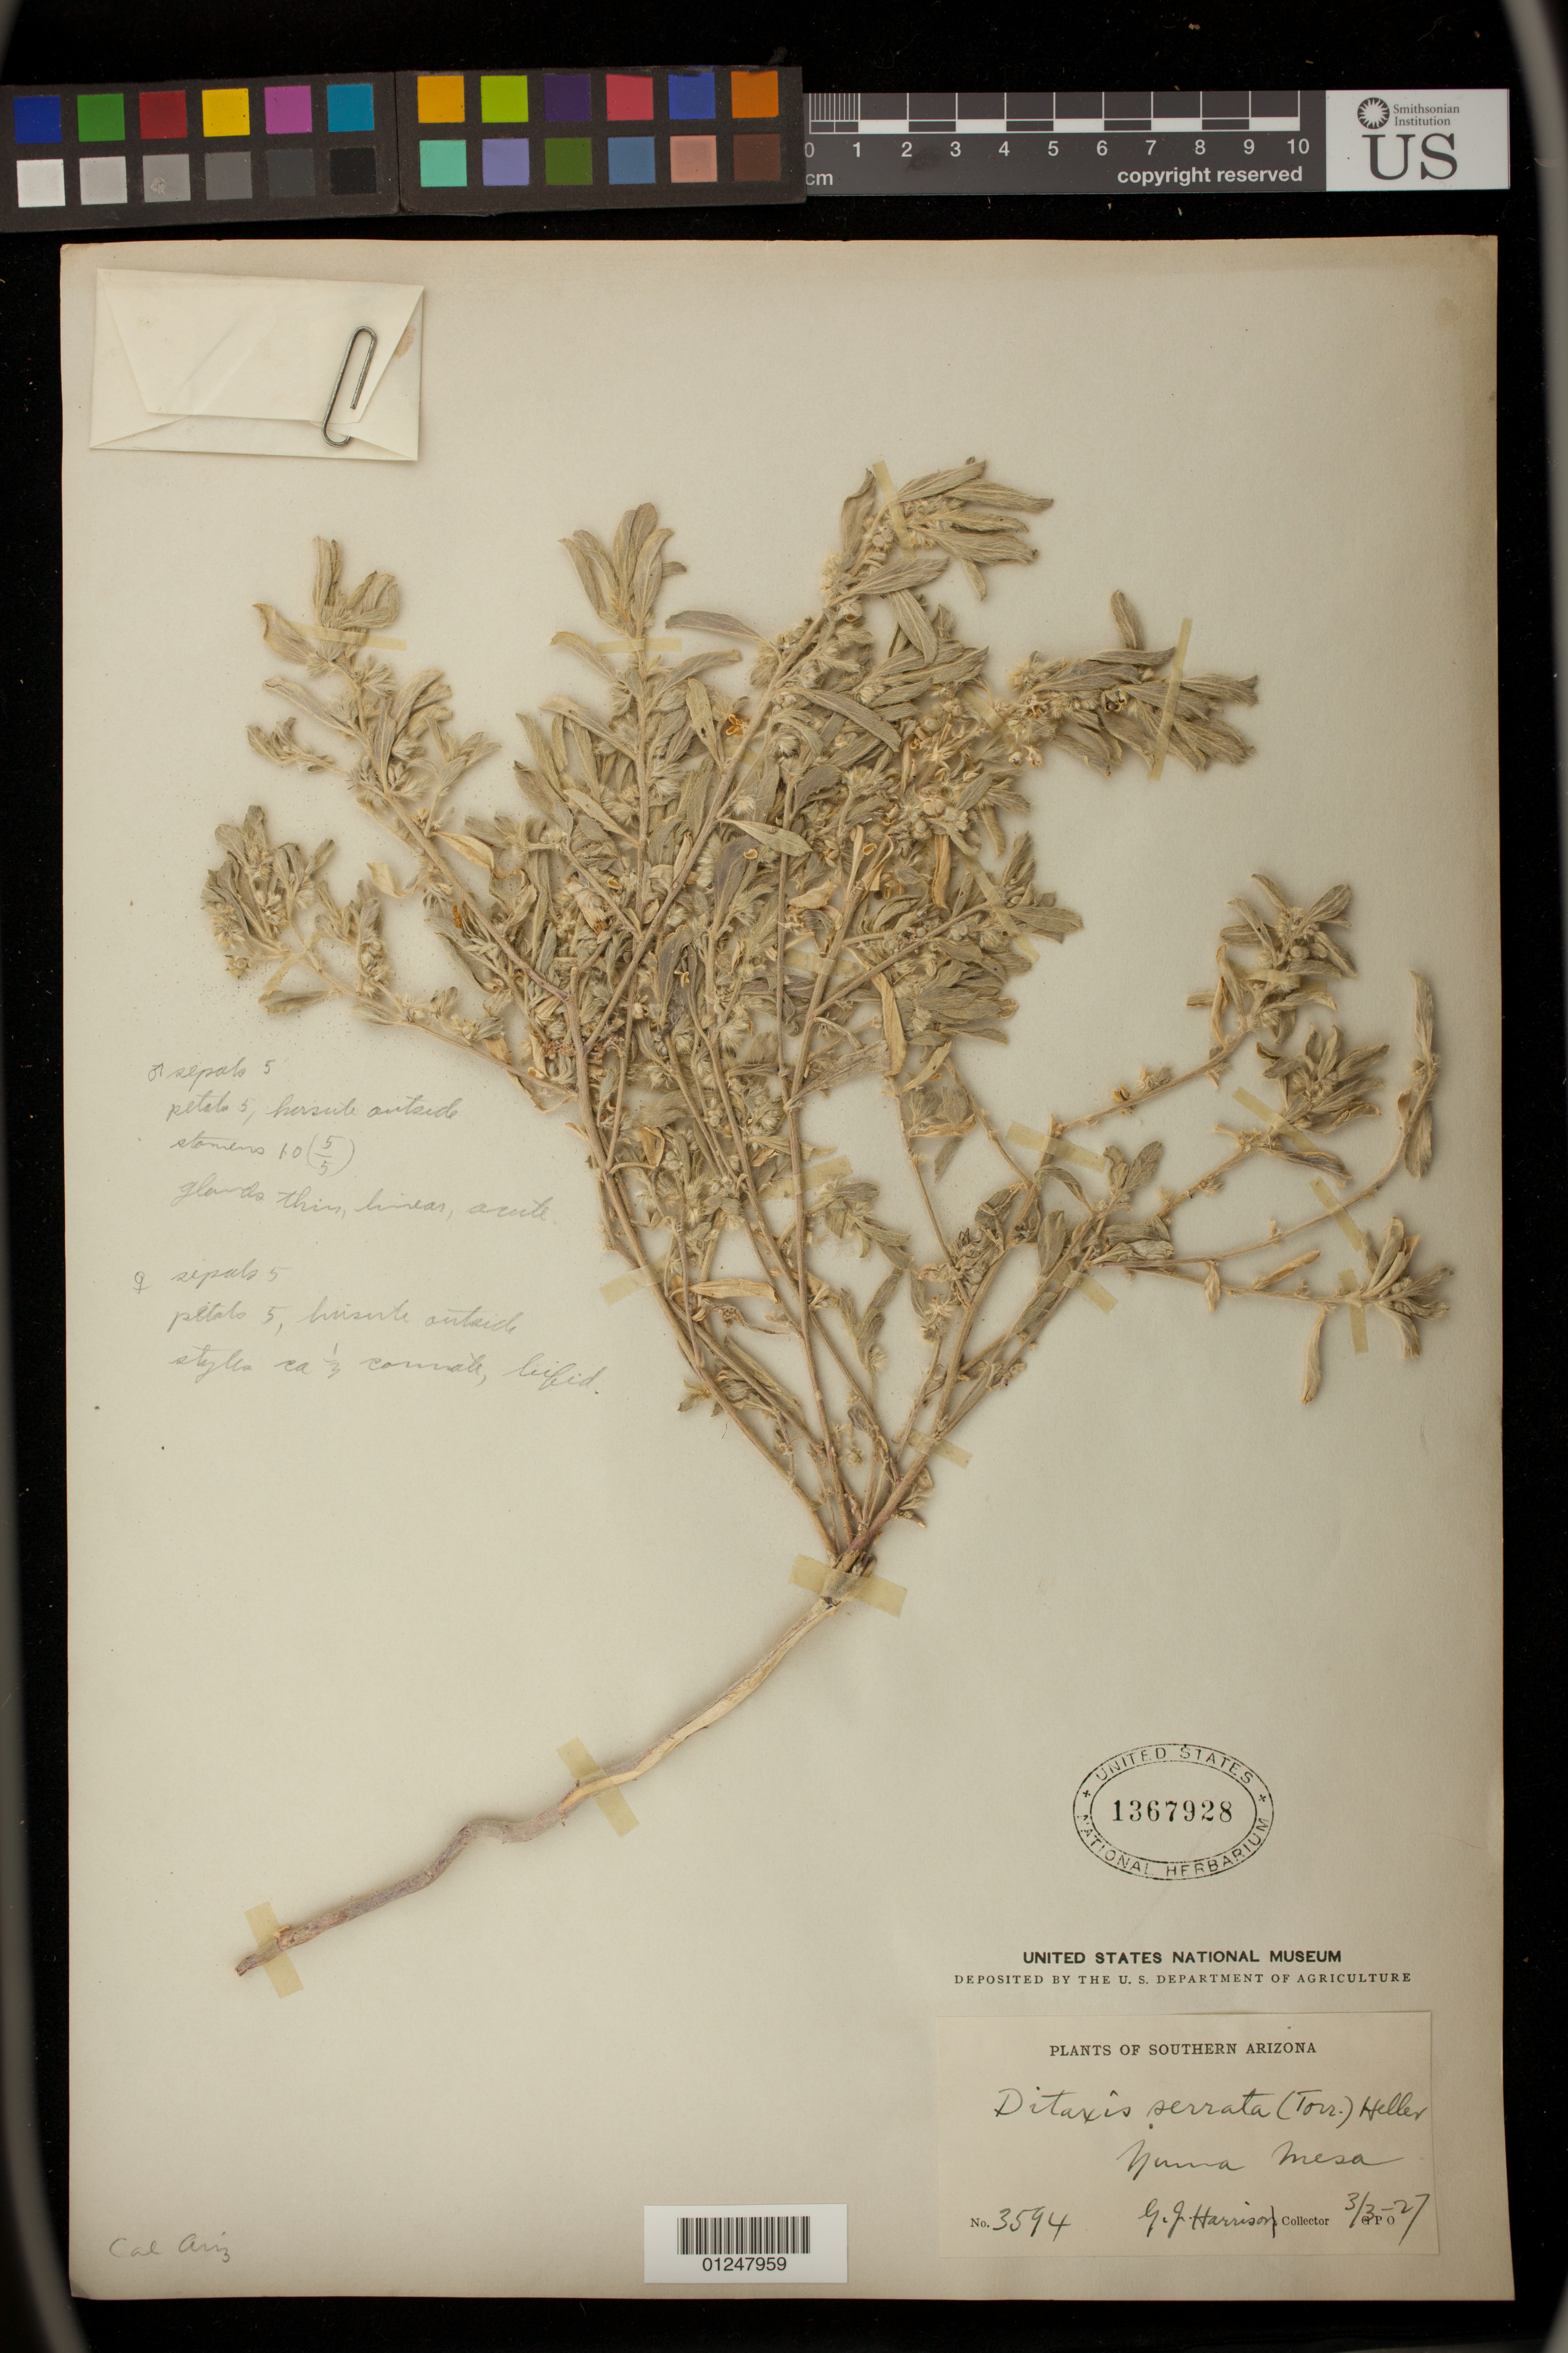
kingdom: Plantae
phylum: Tracheophyta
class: Magnoliopsida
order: Malpighiales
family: Euphorbiaceae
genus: Argythamnia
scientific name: Argythamnia serrata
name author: (Torr.) Müll. Arg.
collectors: G. J. Harrison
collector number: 3594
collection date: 1927-03-03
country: United States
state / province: Arizona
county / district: Yuma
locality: Yuma Mesa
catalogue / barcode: US 1367928